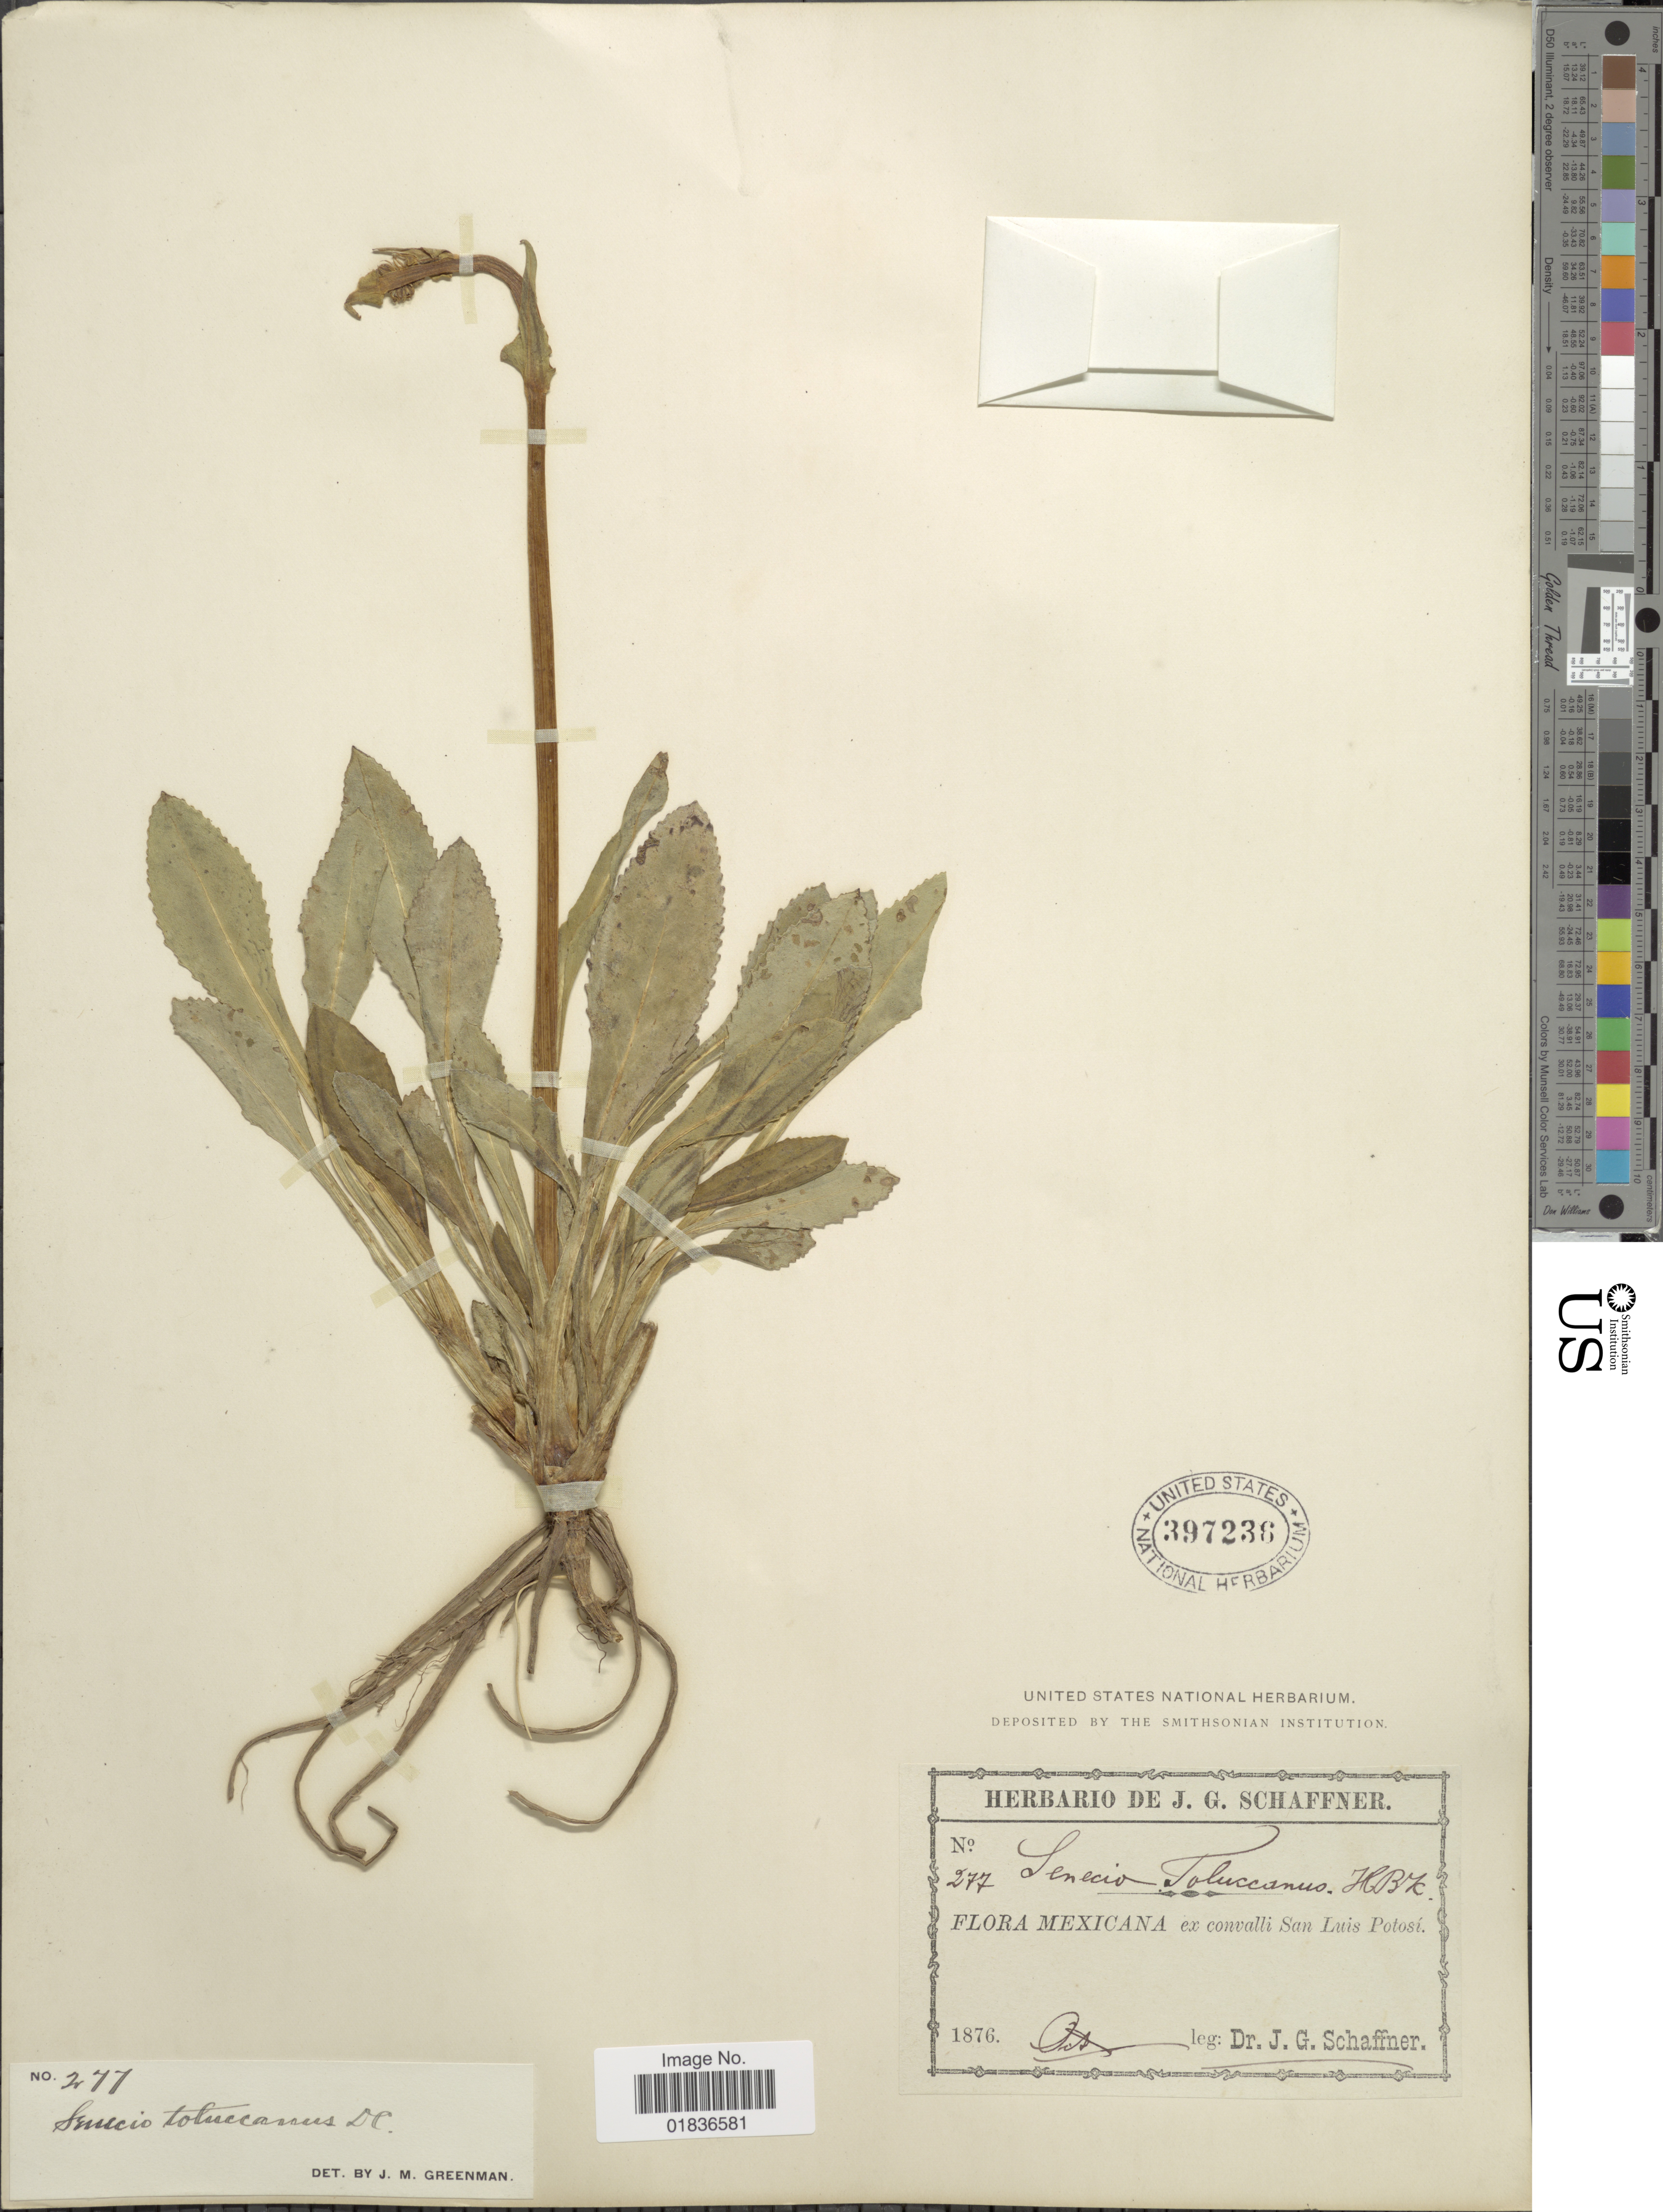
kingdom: Plantae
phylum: Tracheophyta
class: Magnoliopsida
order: Asterales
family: Asteraceae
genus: Senecio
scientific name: Senecio toluccanus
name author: DC.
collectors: J. G. Schaffner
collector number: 277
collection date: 1876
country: Mexico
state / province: San Luis Potosí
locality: Ex convalli.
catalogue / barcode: US 397236